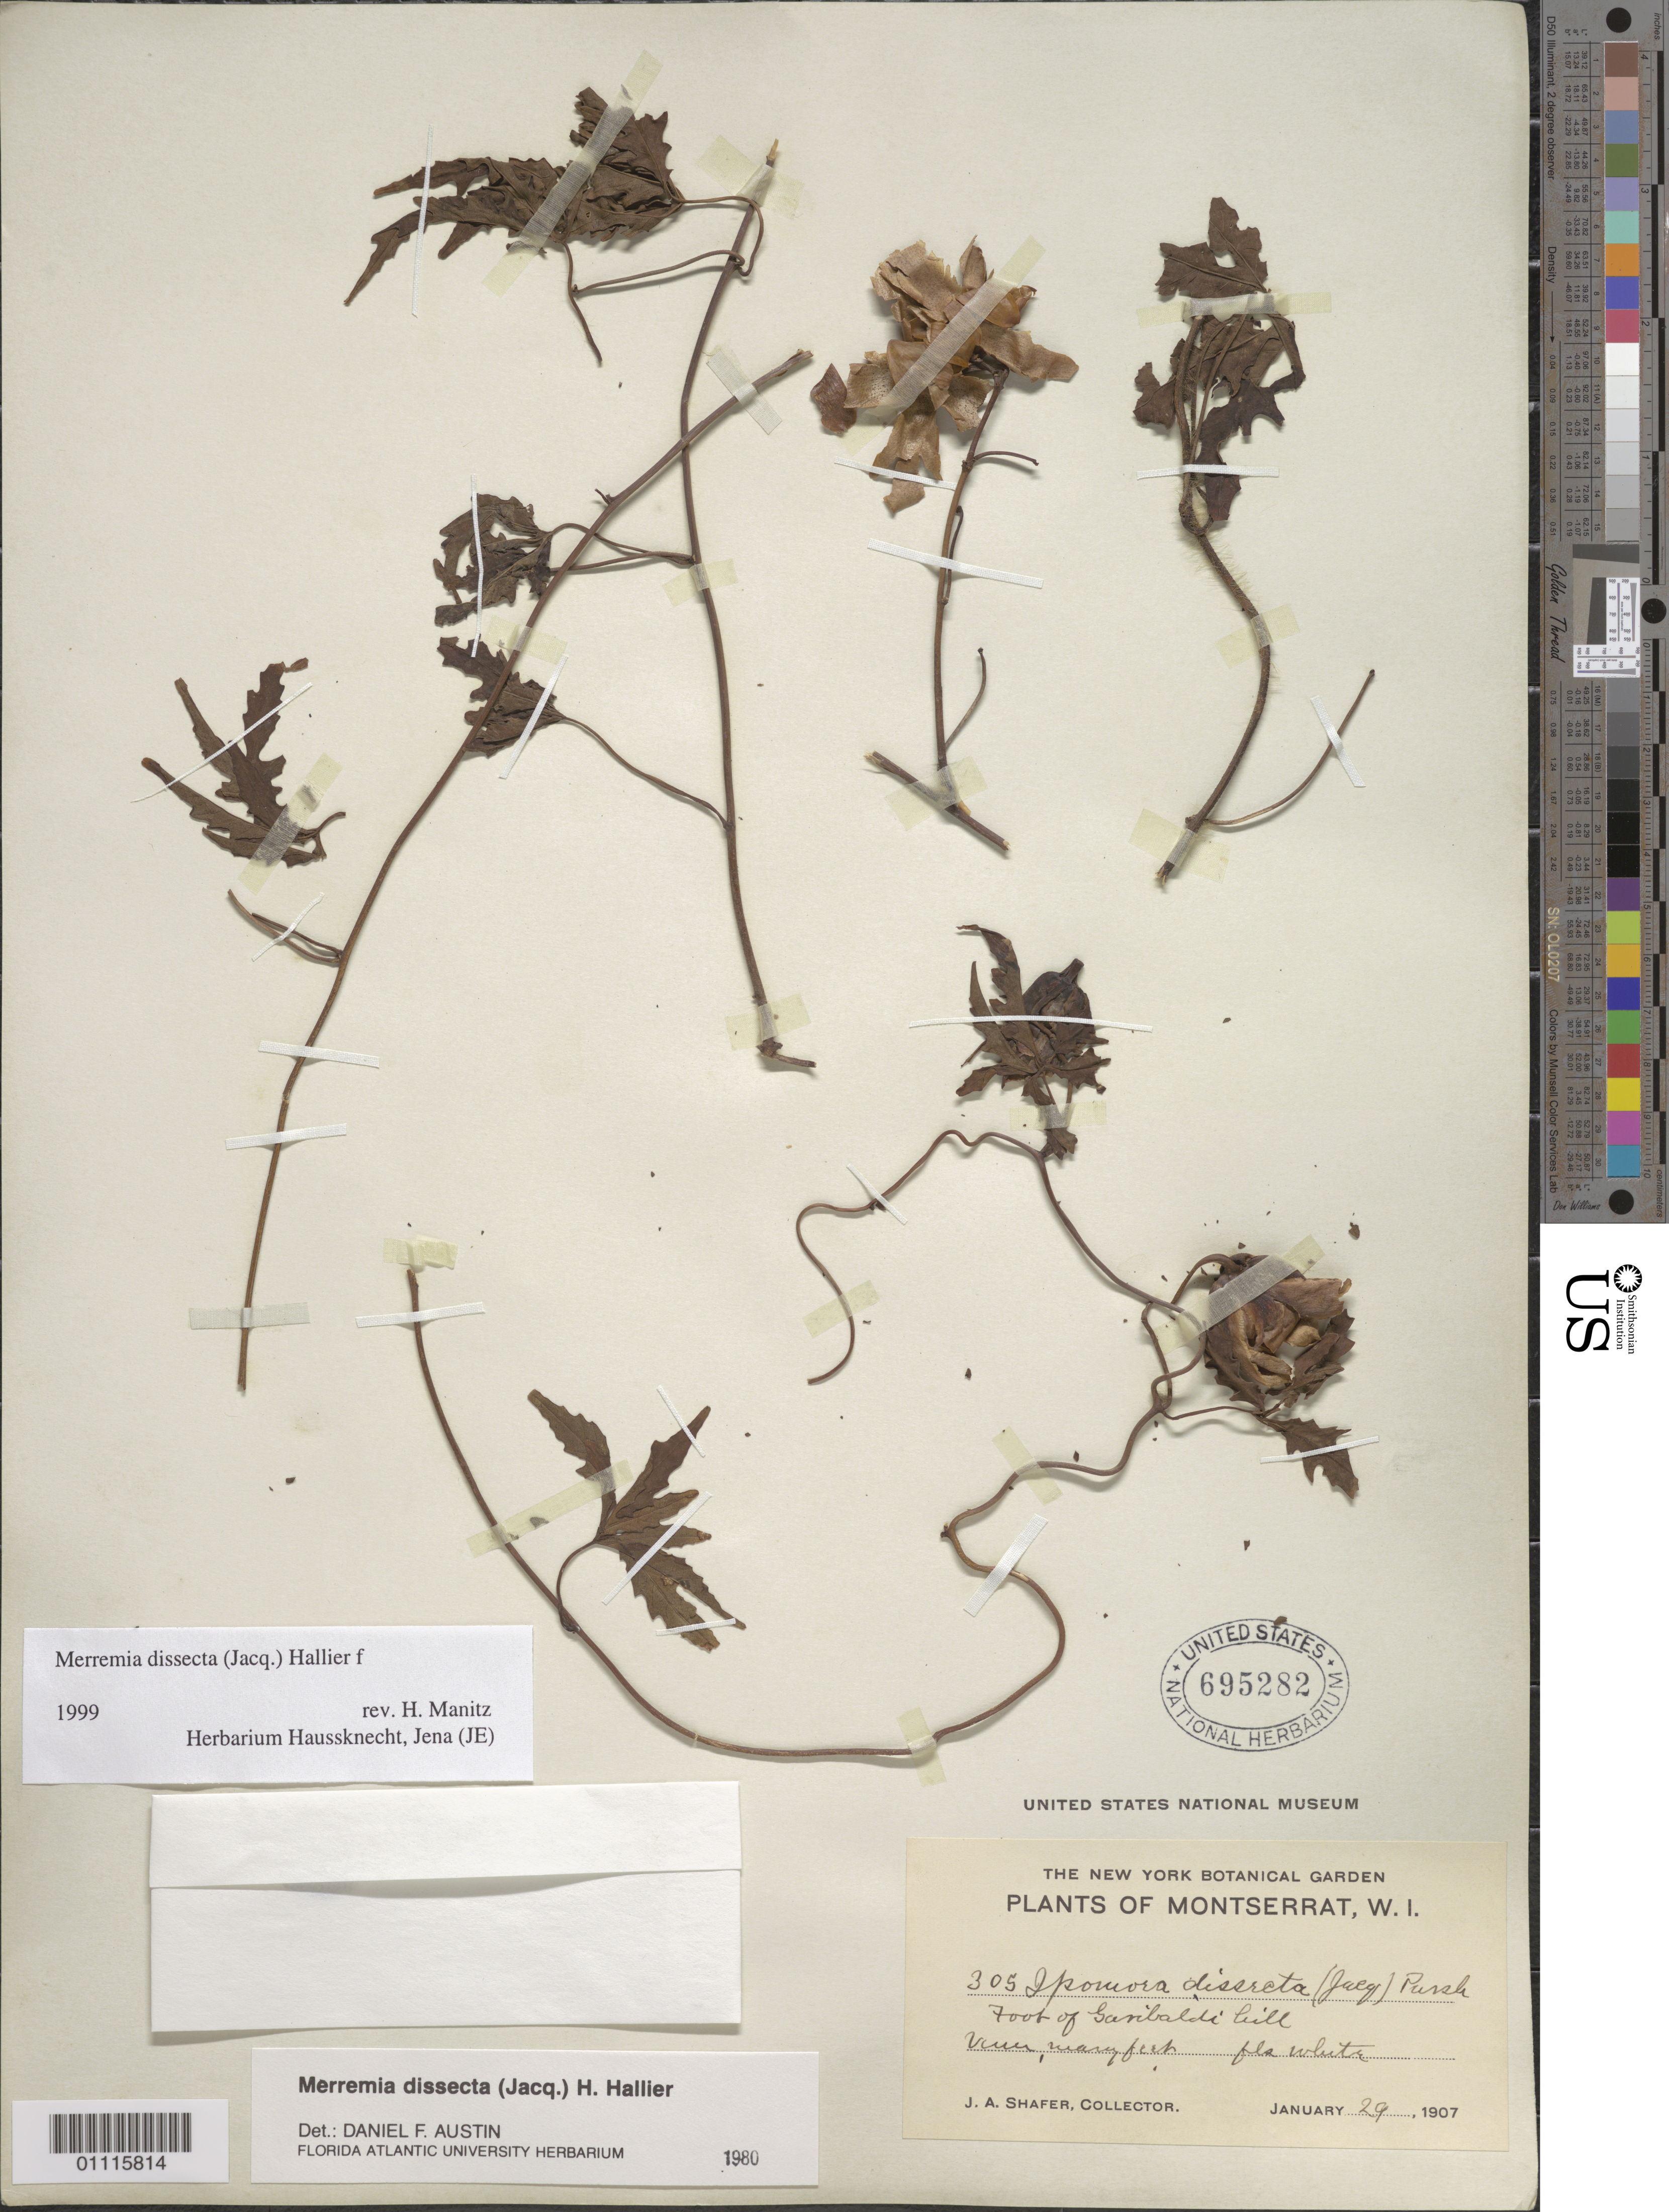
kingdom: Plantae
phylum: Tracheophyta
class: Magnoliopsida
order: Solanales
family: Convolvulaceae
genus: Distimake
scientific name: Distimake dissectus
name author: (Jacq.) A. R. Simões & Staples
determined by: Strong, Mark T., (BOT), Smithsonian Institution - National Museum of Natural History (UNITED STATES)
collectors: J. A. Shafer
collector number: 305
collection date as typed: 29 Jan 1907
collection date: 1907-01-29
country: Montserrat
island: Montserrat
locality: Foot of Garibaldi Hill.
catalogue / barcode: US 695282